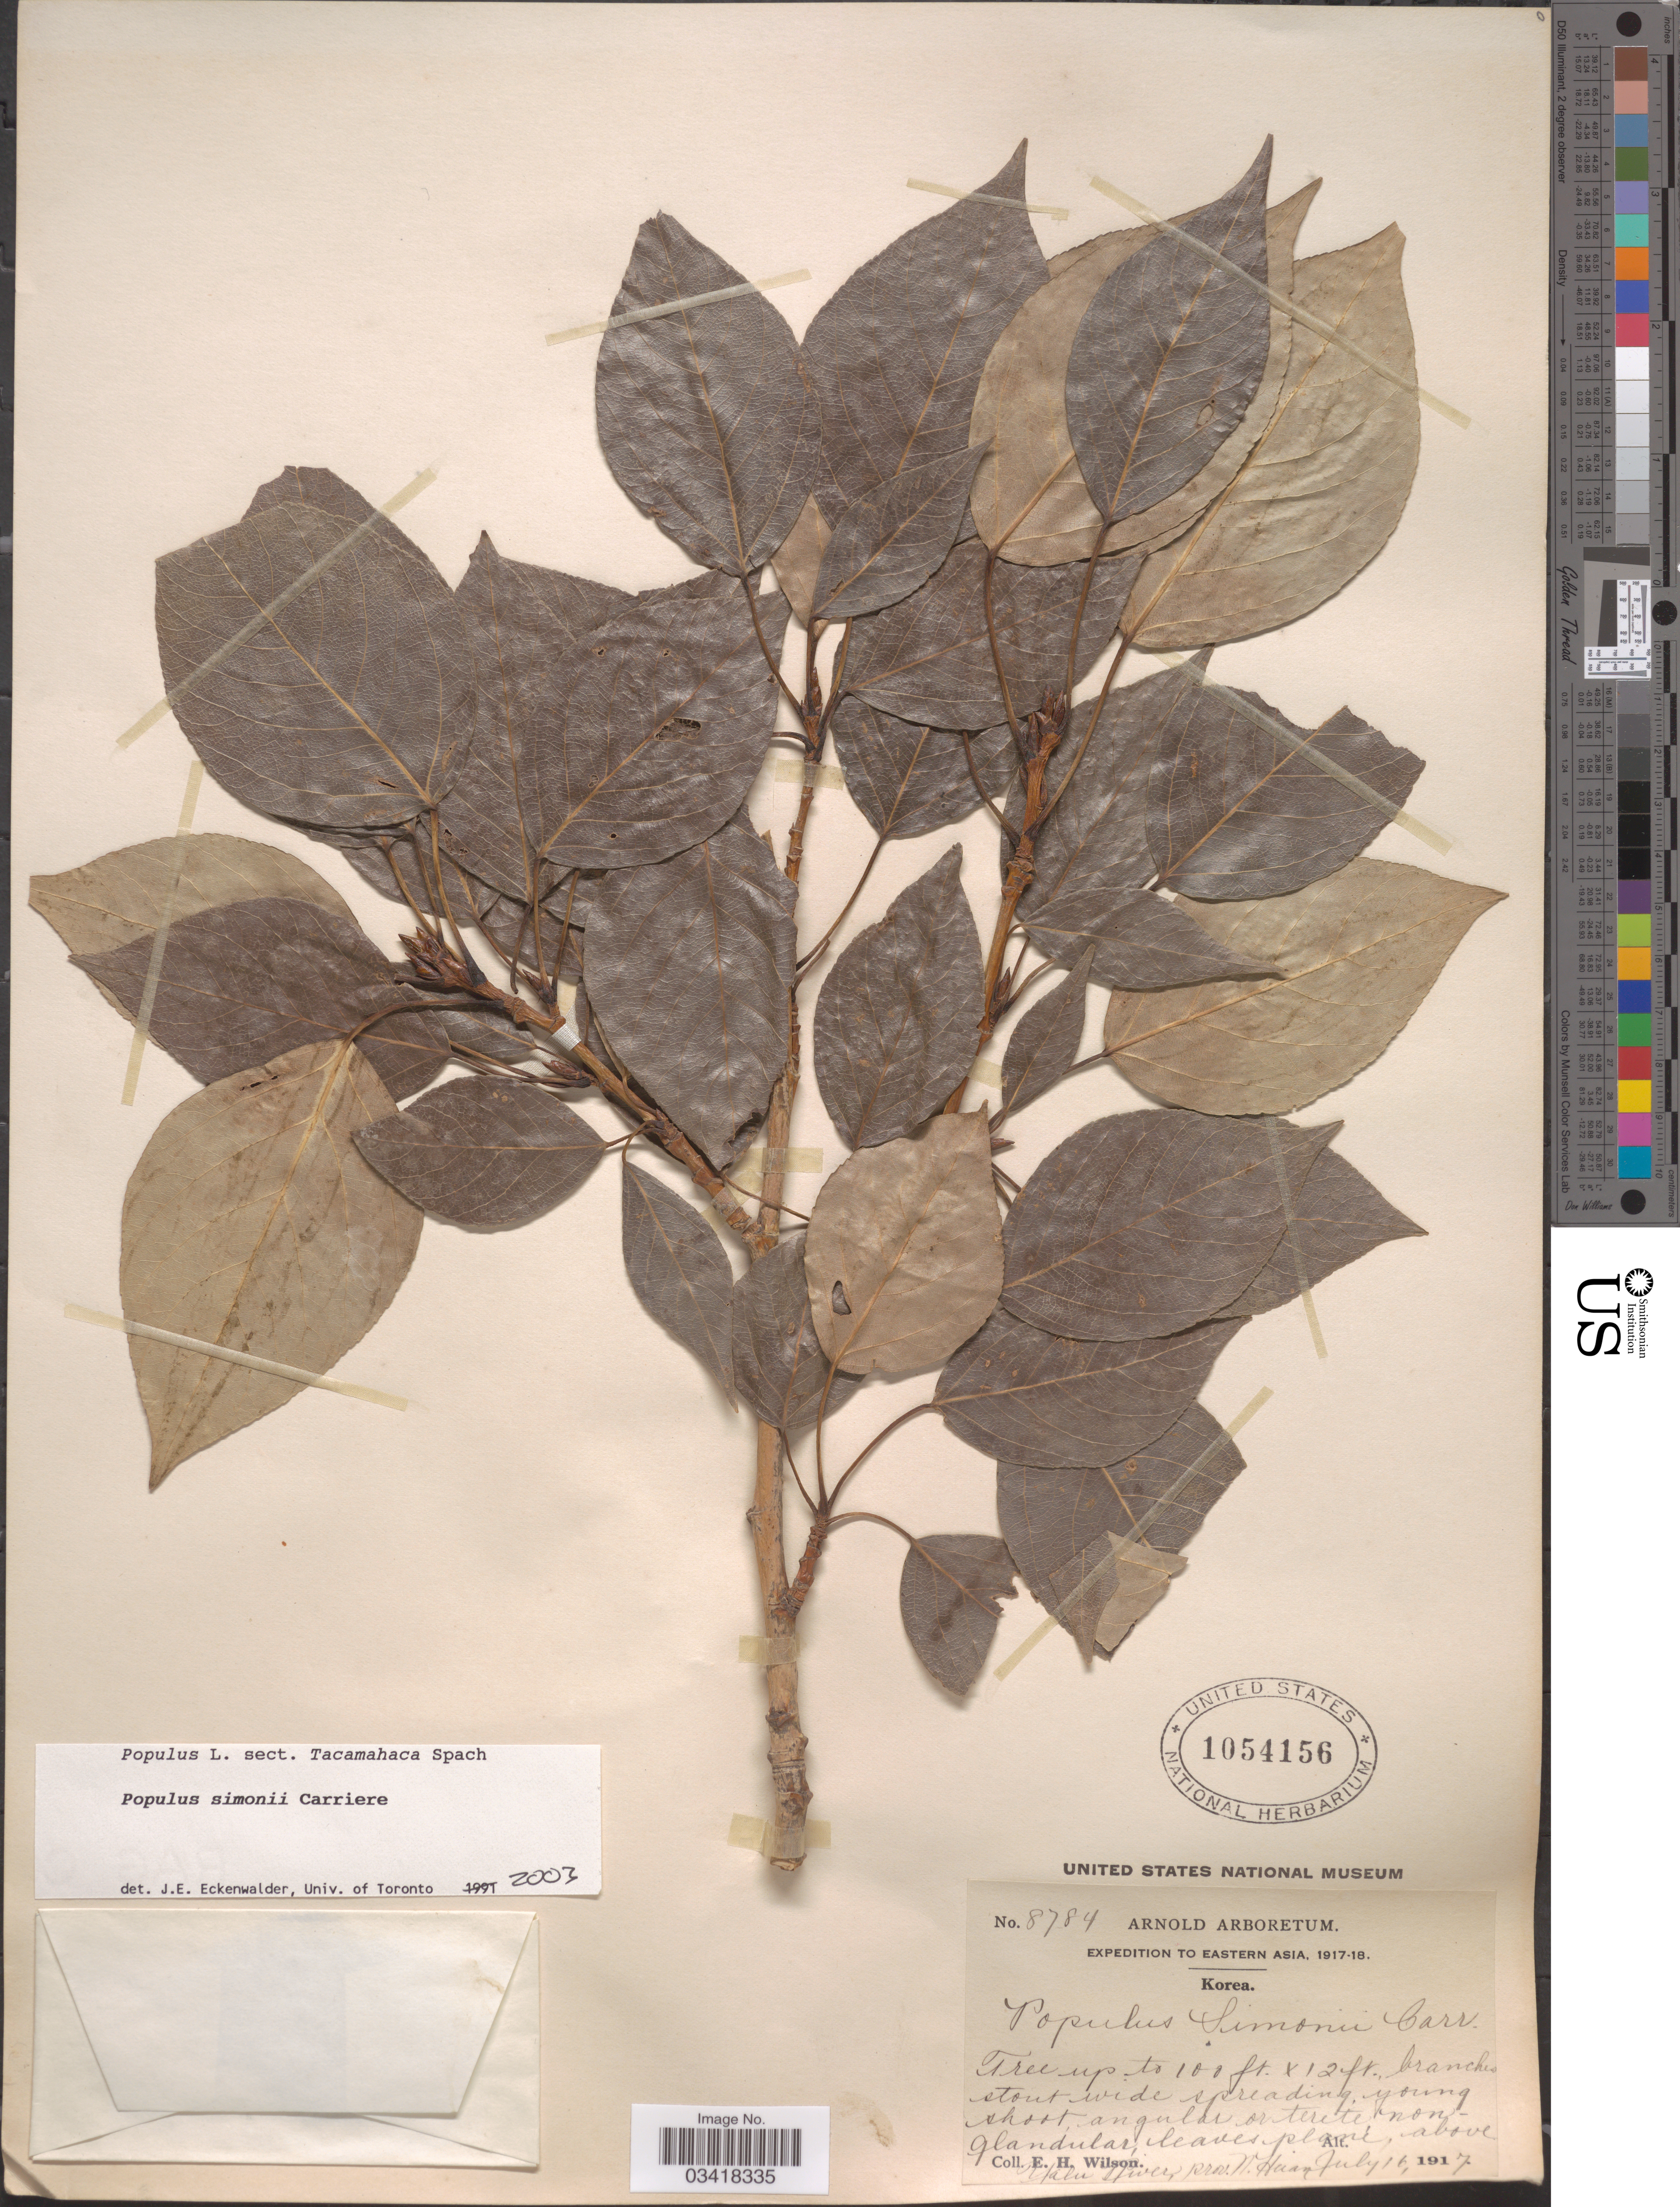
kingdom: Plantae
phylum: Tracheophyta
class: Magnoliopsida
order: Malpighiales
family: Salicaceae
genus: Populus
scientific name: Populus simonii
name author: Carrière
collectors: E. Wilson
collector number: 8784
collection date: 1917-07-16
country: North Korea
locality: Eastern Asia. Above Yalu River, prov. Heian.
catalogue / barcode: US 1054156